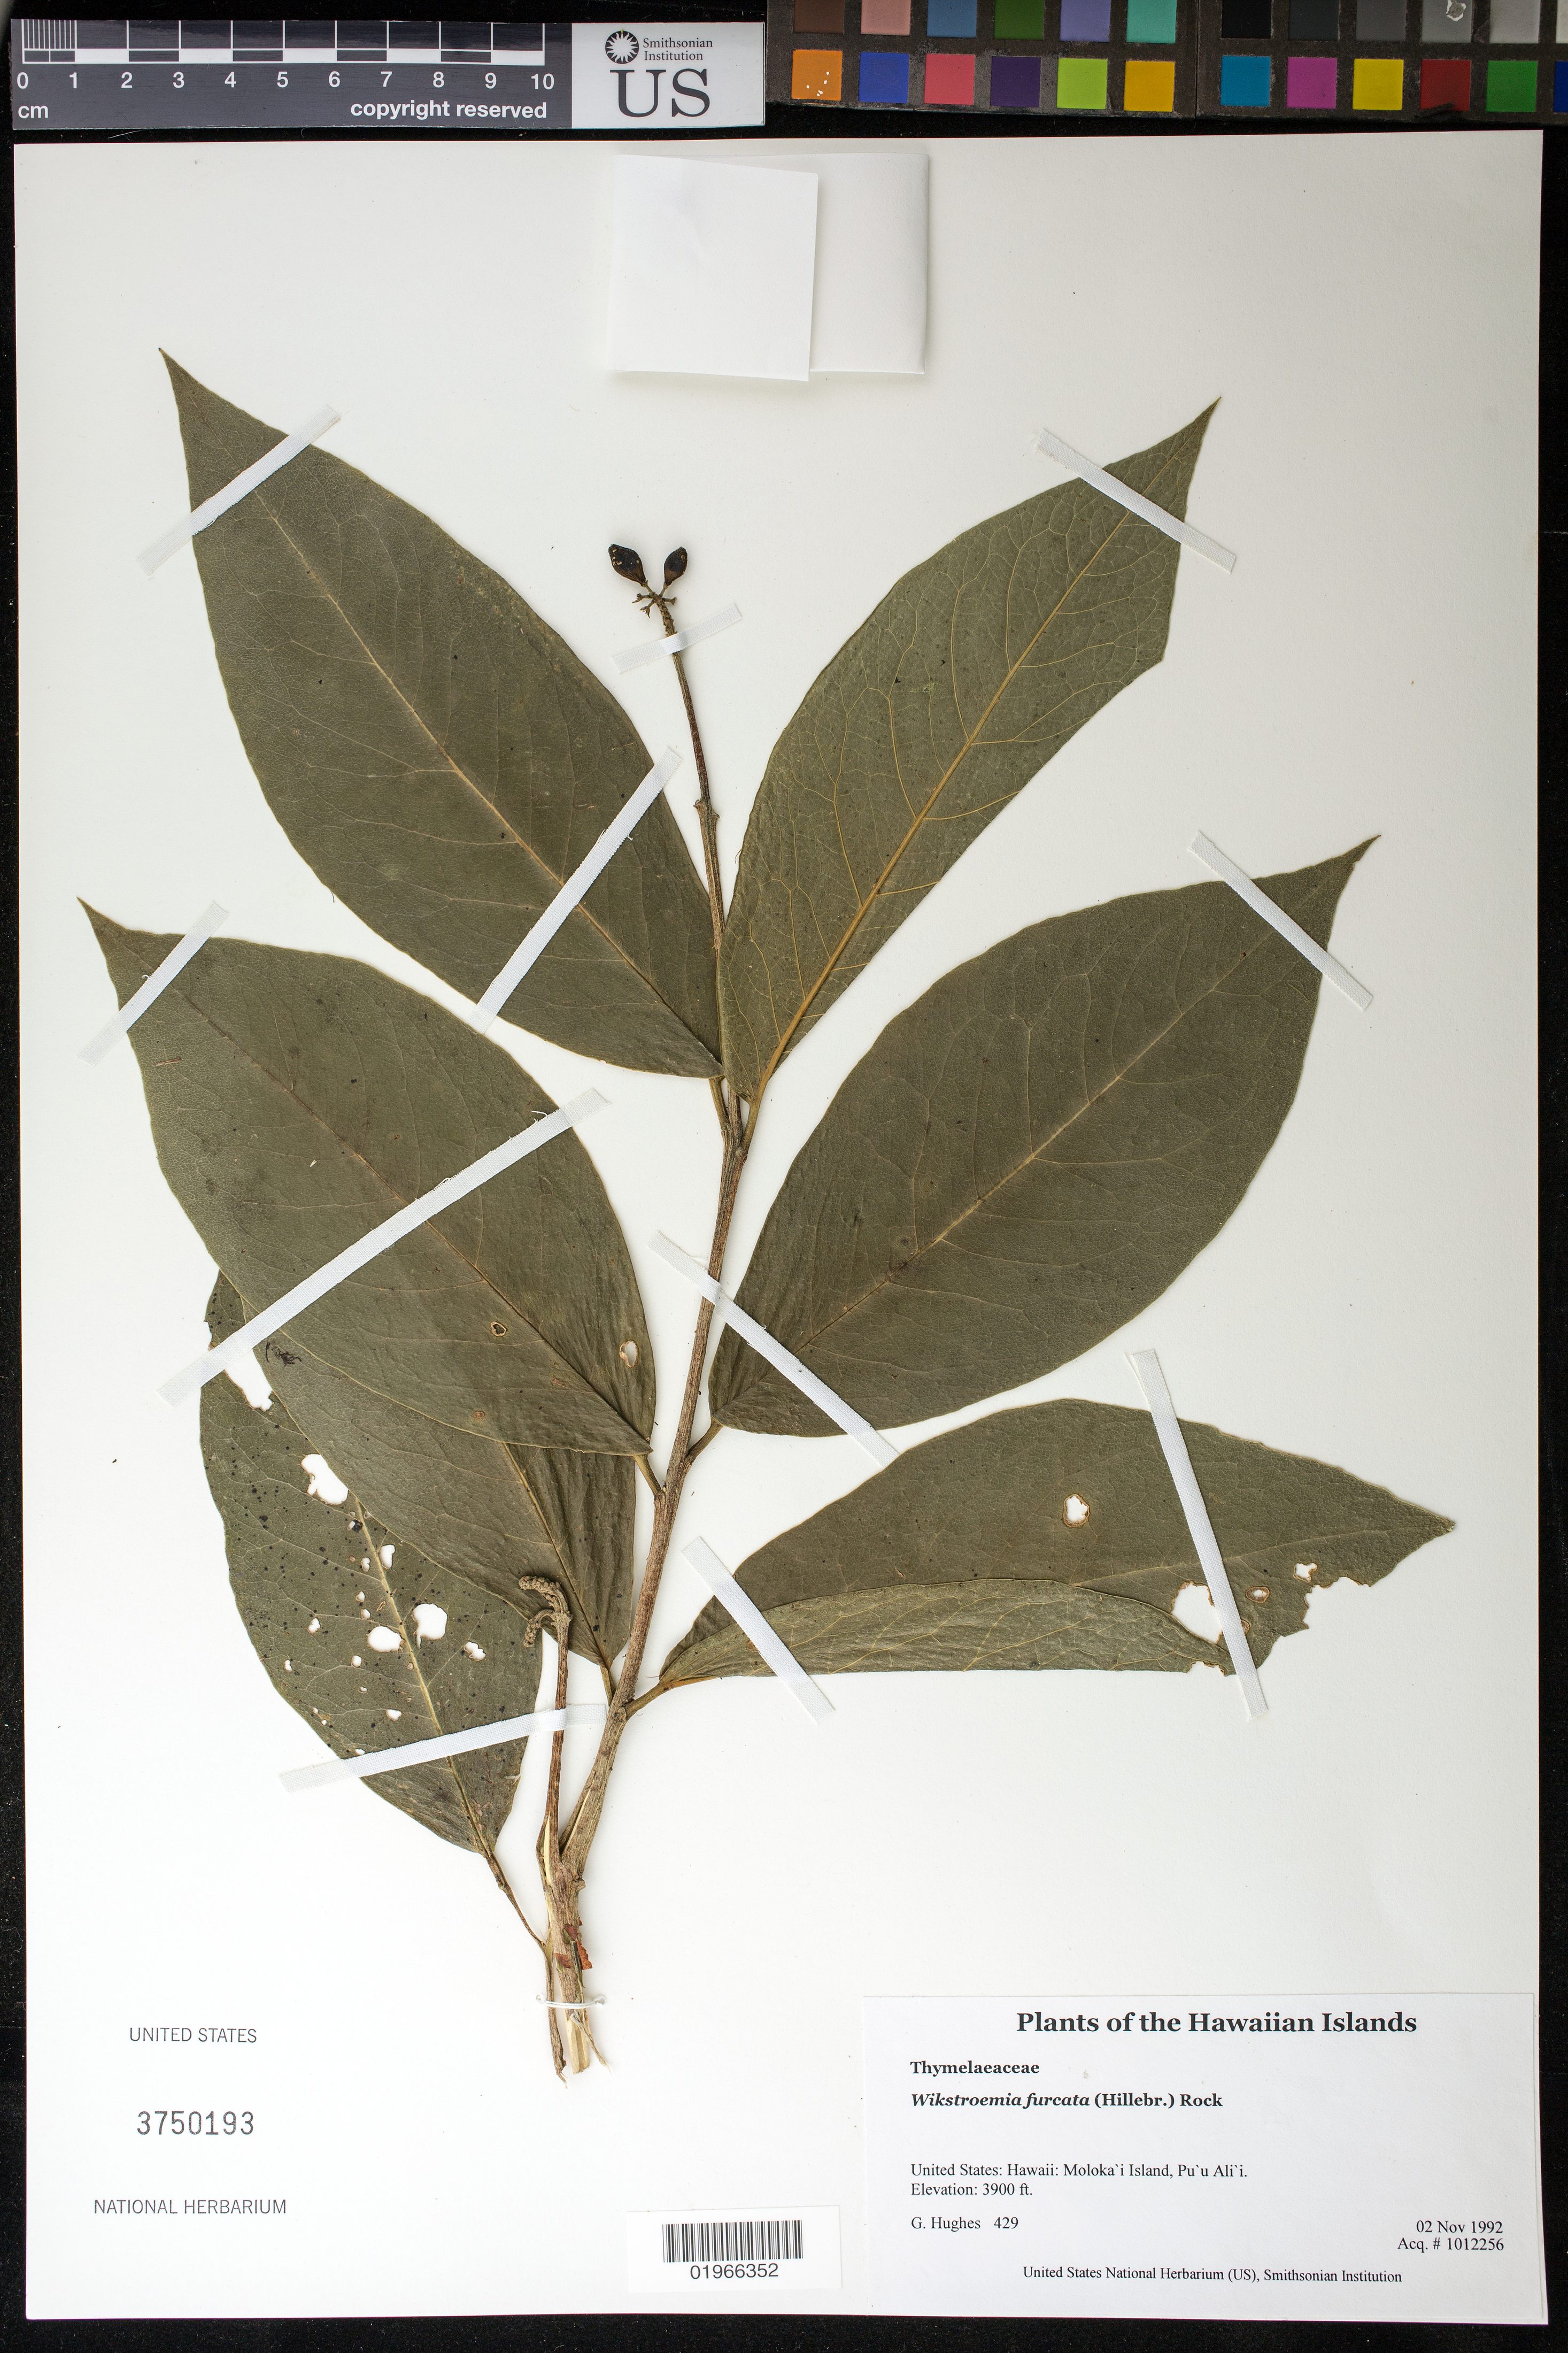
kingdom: Plantae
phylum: Tracheophyta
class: Magnoliopsida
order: Malvales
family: Thymelaeaceae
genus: Wikstroemia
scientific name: Wikstroemia furcata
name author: (Hildebr.) Rock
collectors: G. Hughes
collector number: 429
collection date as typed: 11-2-92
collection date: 1992-11-02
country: United States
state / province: Hawaii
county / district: Maui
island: Moloka'i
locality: Pu'u Ali'i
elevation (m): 1189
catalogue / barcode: US 3750193